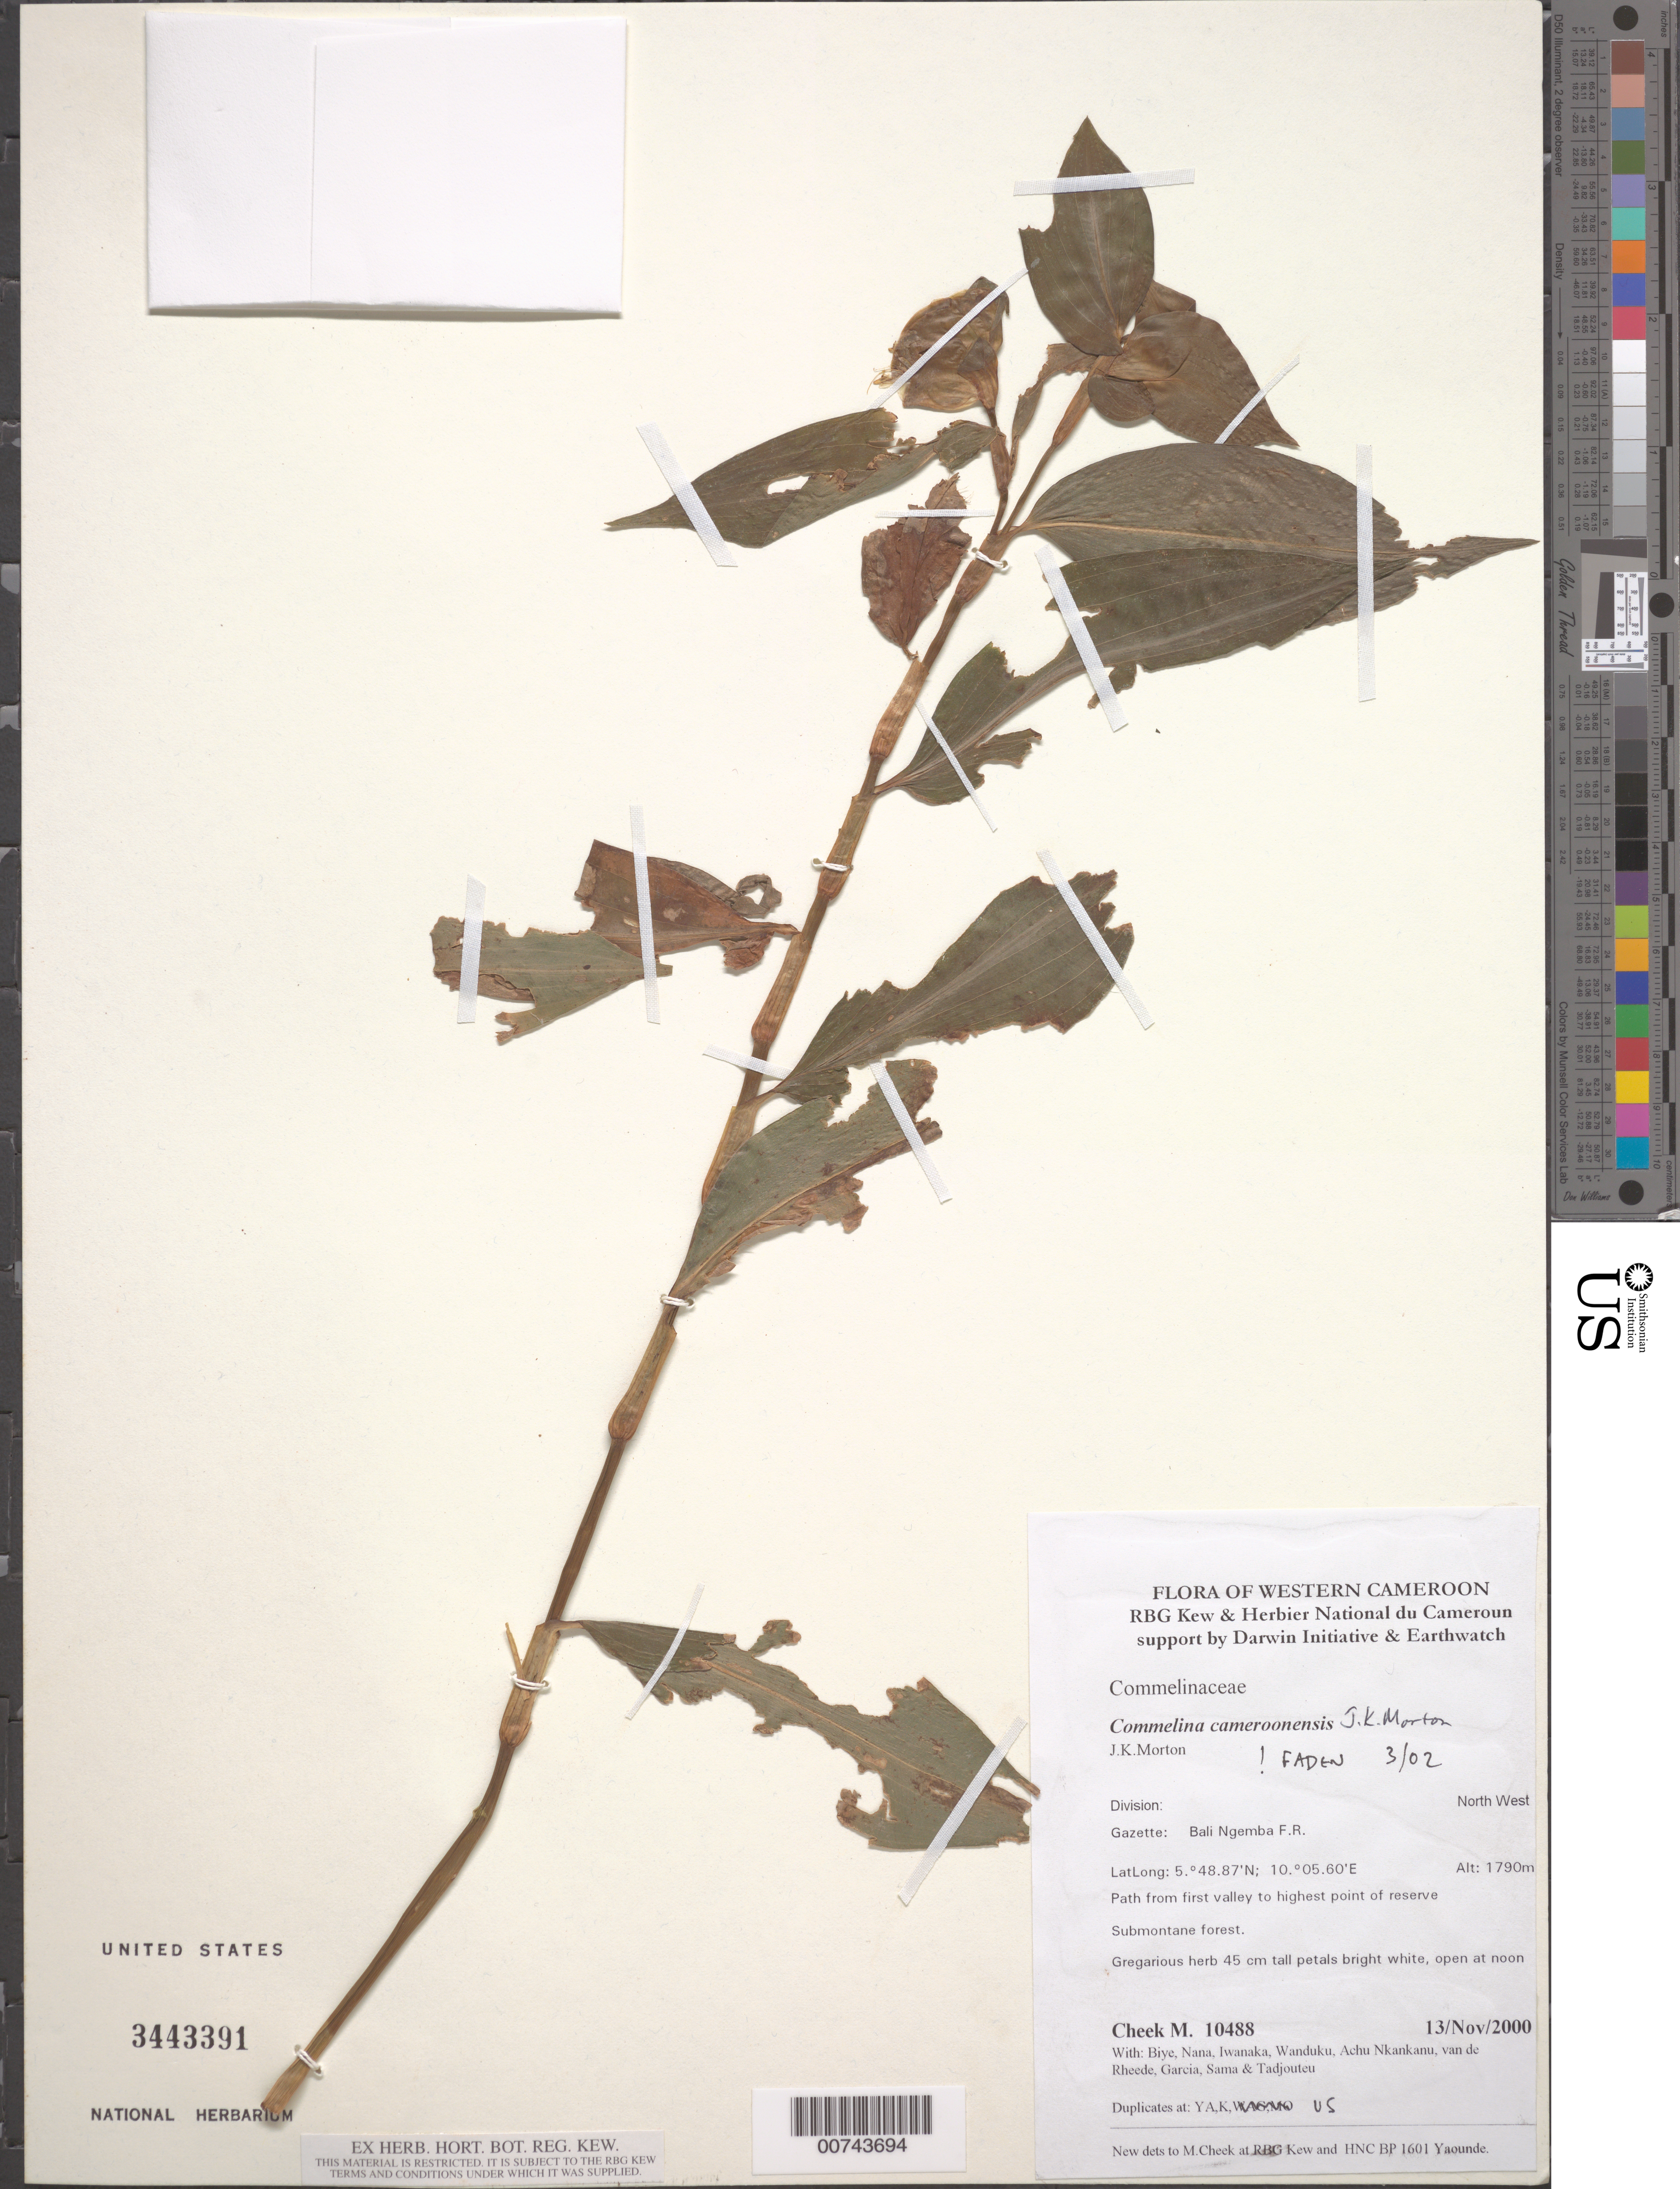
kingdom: Plantae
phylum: Tracheophyta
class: Liliopsida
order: Commelinales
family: Commelinaceae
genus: Commelina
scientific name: Commelina cameroonensis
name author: J.K. Morton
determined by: Faden, Robert B., (US), Smithsonian Institution - National Museum of Natural History (UNITED STATES)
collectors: M. Cheek, E. Biye, F. Nana & et al.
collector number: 10488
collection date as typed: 13 Nov 2000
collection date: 2000-11-13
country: Cameroon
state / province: Nord-Ouest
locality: Bali Ngemba Forest Reserve.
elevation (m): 1790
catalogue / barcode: US 3443391